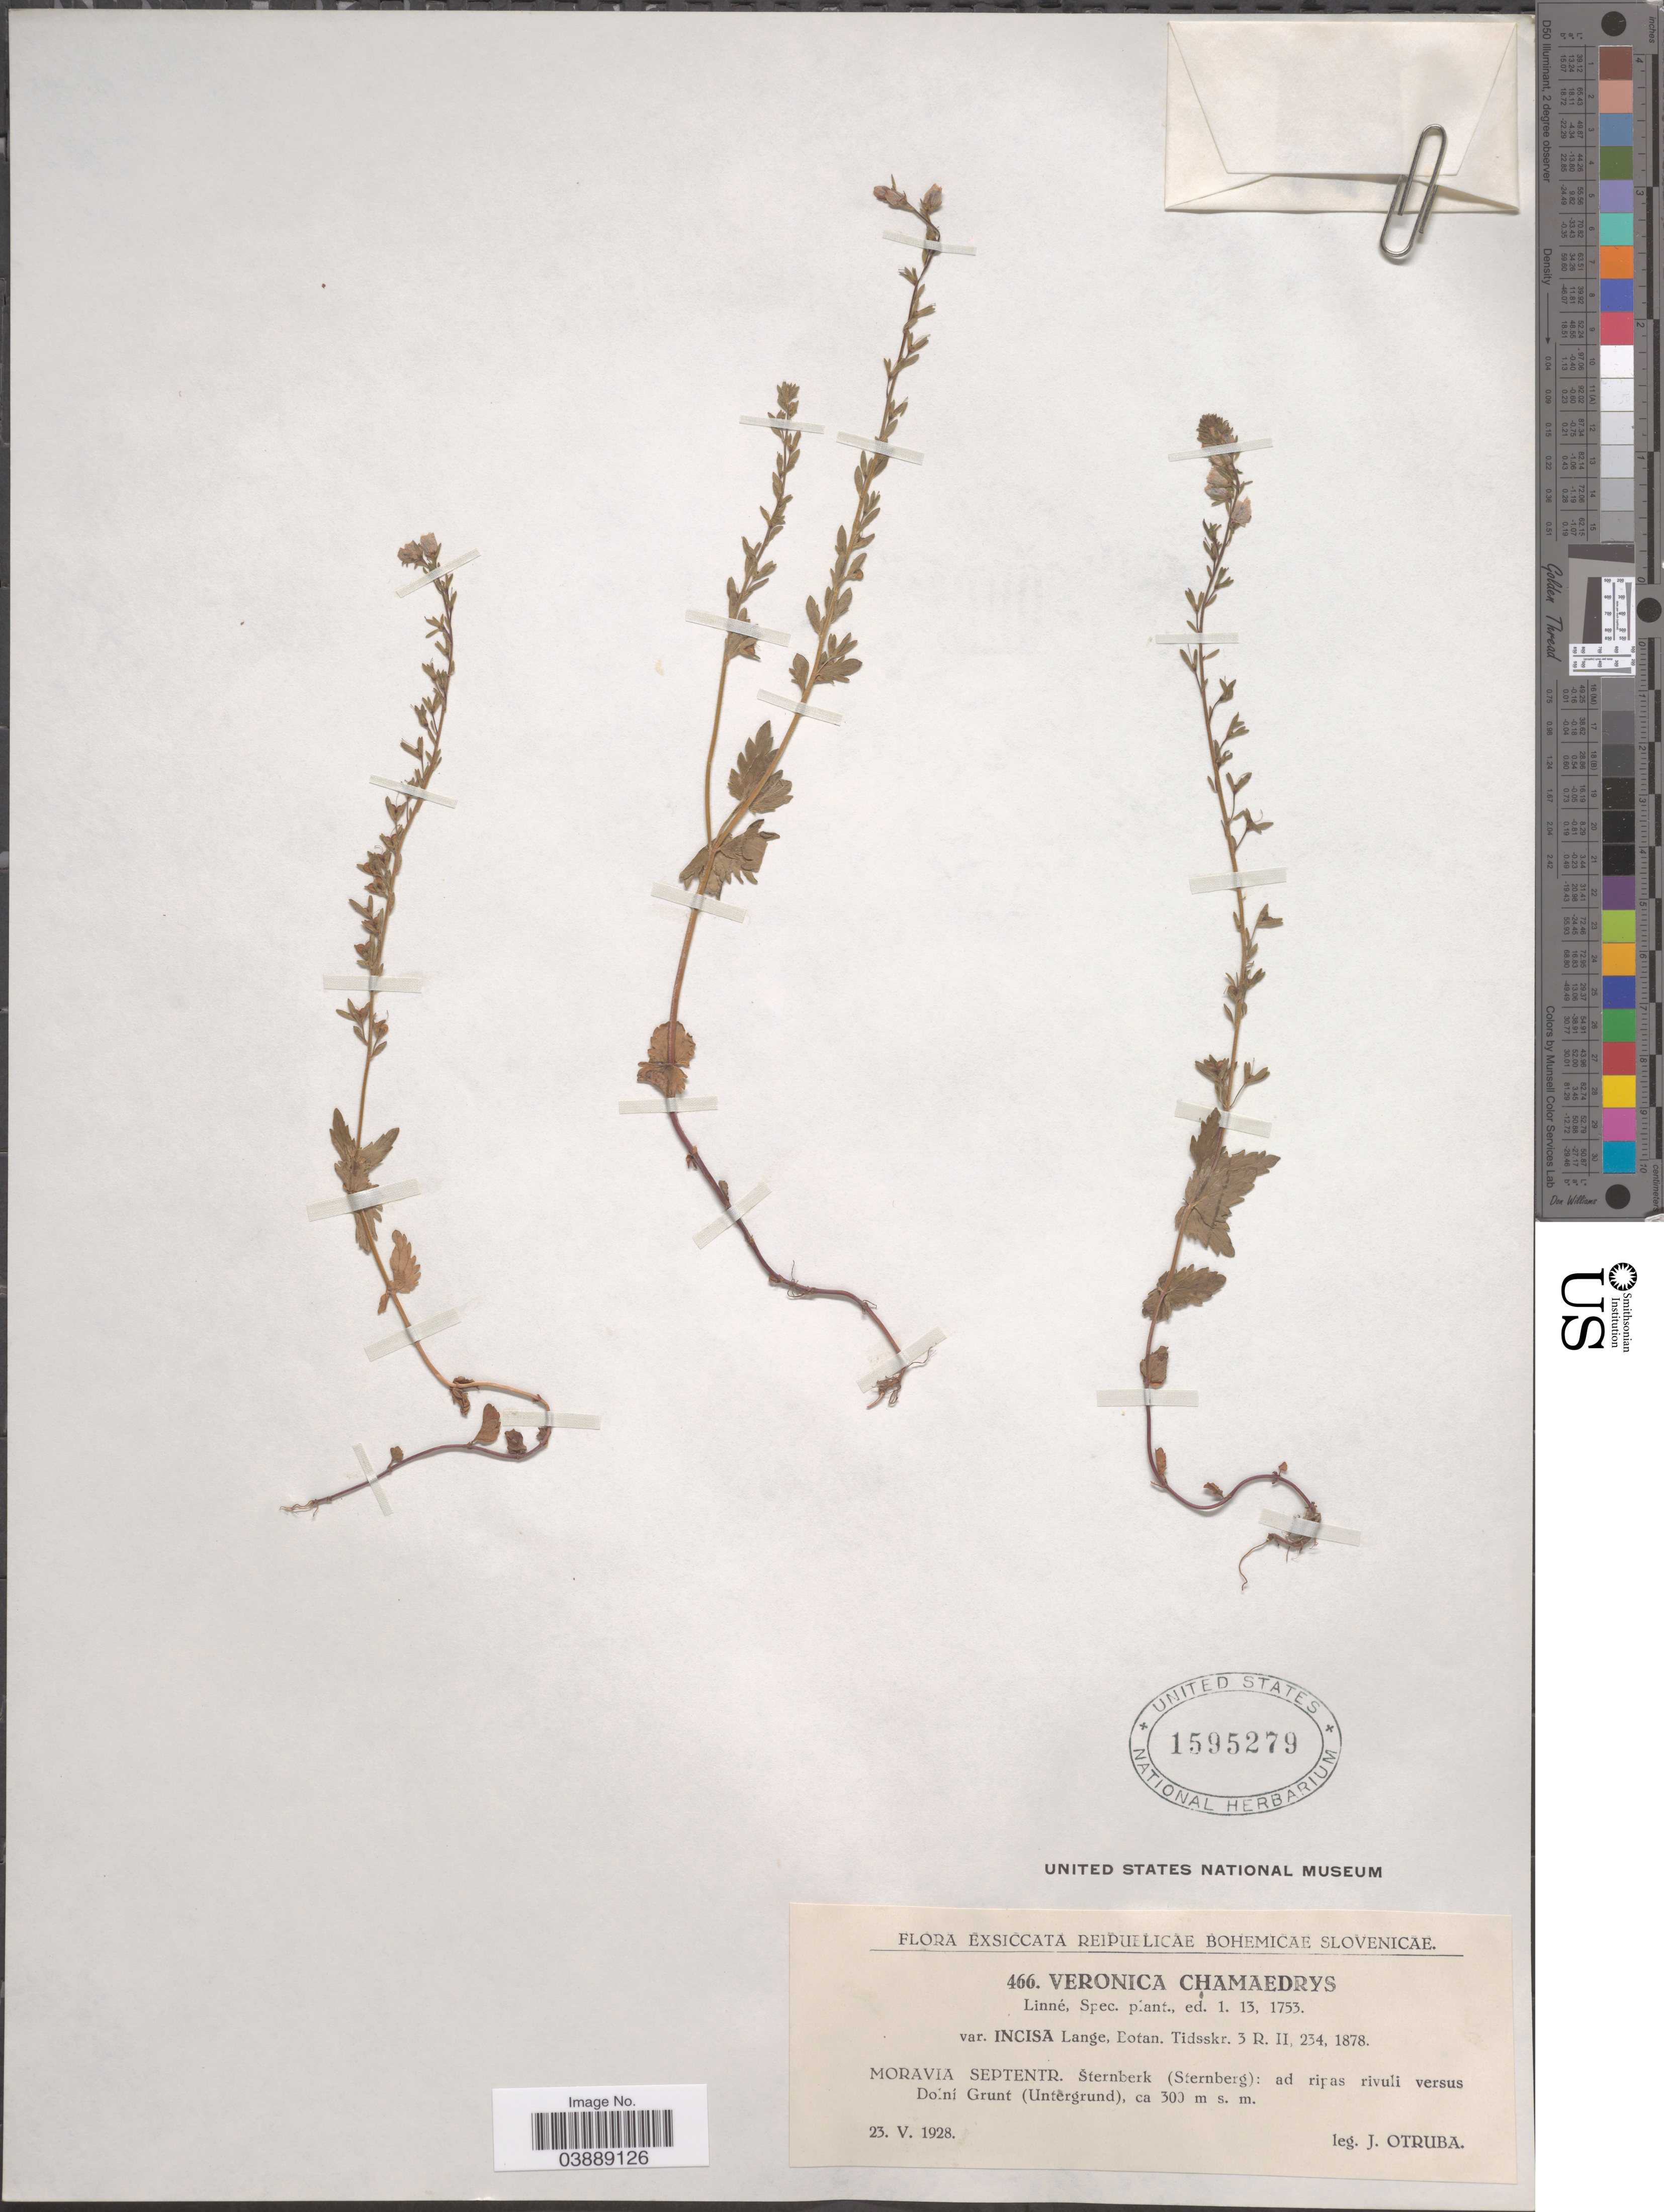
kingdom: Plantae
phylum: Tracheophyta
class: Magnoliopsida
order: Lamiales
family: Plantaginaceae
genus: Veronica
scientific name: Veronica chamaedrys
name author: L.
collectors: J. Otruba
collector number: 466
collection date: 1928-05-23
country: Czechia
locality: Reipublicae Bohemicae Slovenicae. Moravia septentr. Sternberk (Sternberg): ad ripas rivuli versus Dolni Grunt (Untergrund.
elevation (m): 300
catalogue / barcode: US 1595279